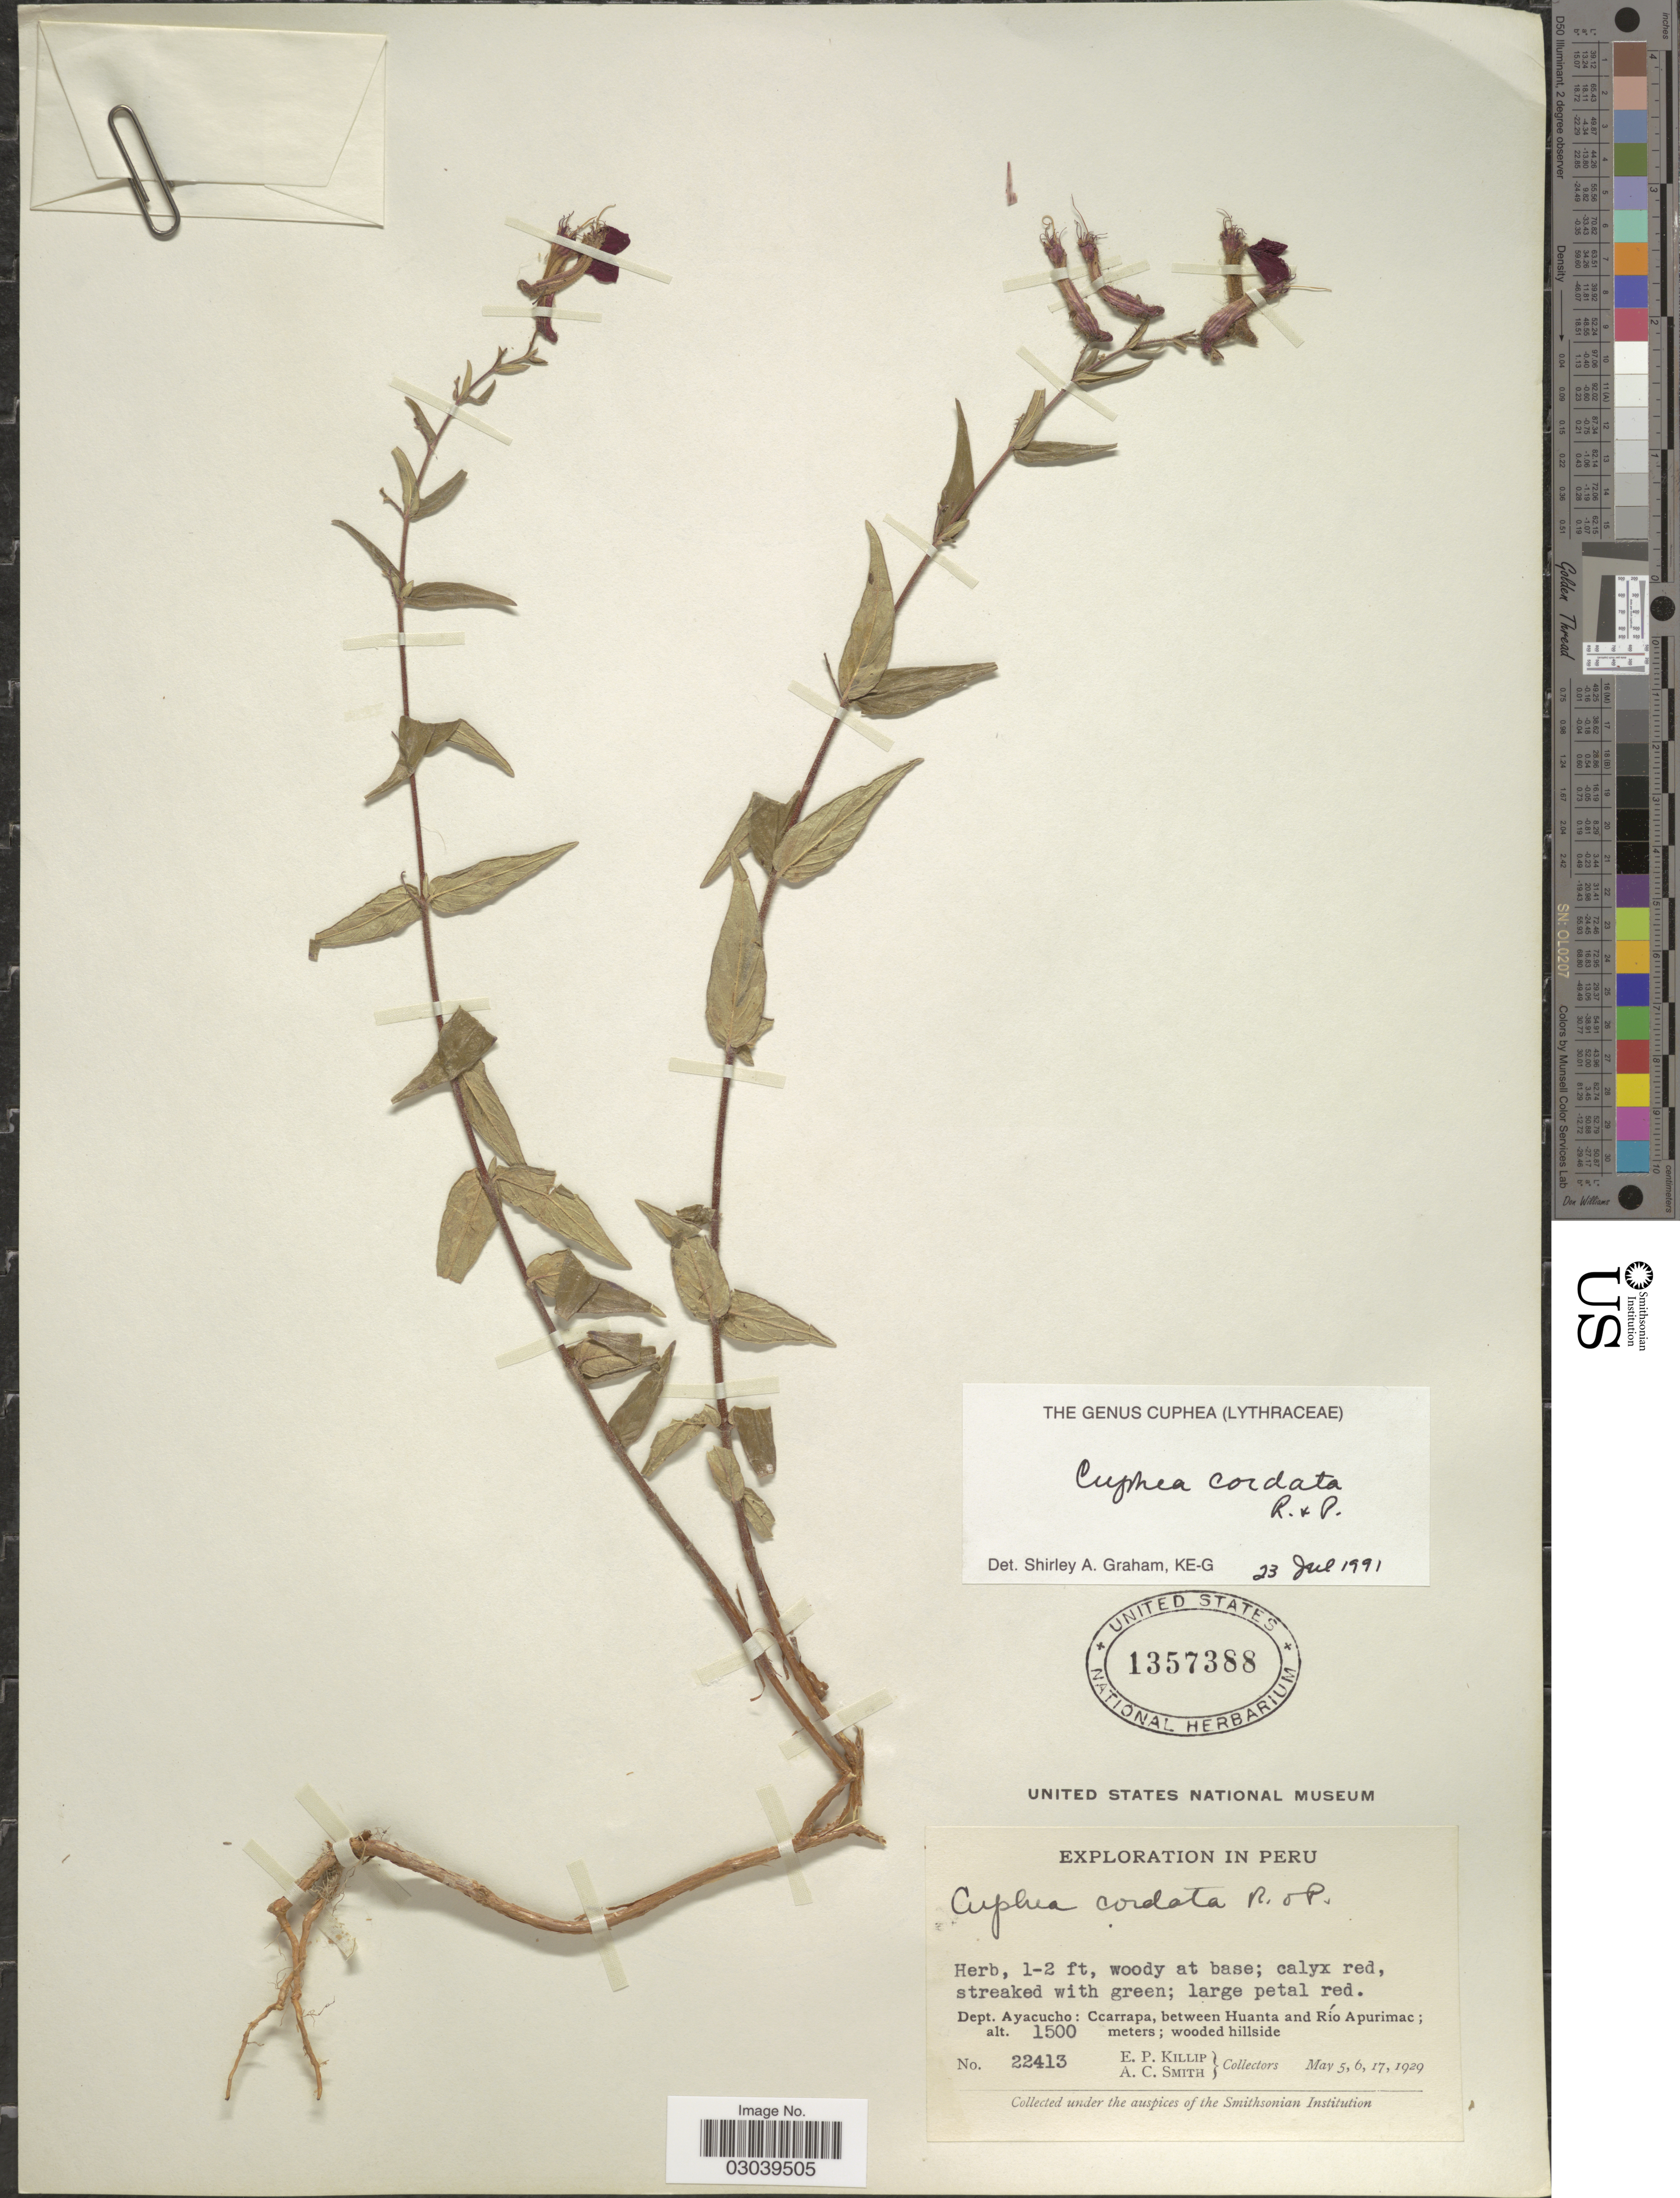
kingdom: Plantae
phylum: Tracheophyta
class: Magnoliopsida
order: Myrtales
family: Lythraceae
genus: Cuphea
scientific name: Cuphea cordata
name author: Ruiz & Pav.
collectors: E. P. Killip & A. C. Smith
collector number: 22413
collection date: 1929-05-05/1929-05-17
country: Peru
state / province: Ayacucho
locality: Dept. Ayacucho: Ccarrapa, between Huanta and Río Apurimac.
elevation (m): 1500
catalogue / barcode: US 1357388